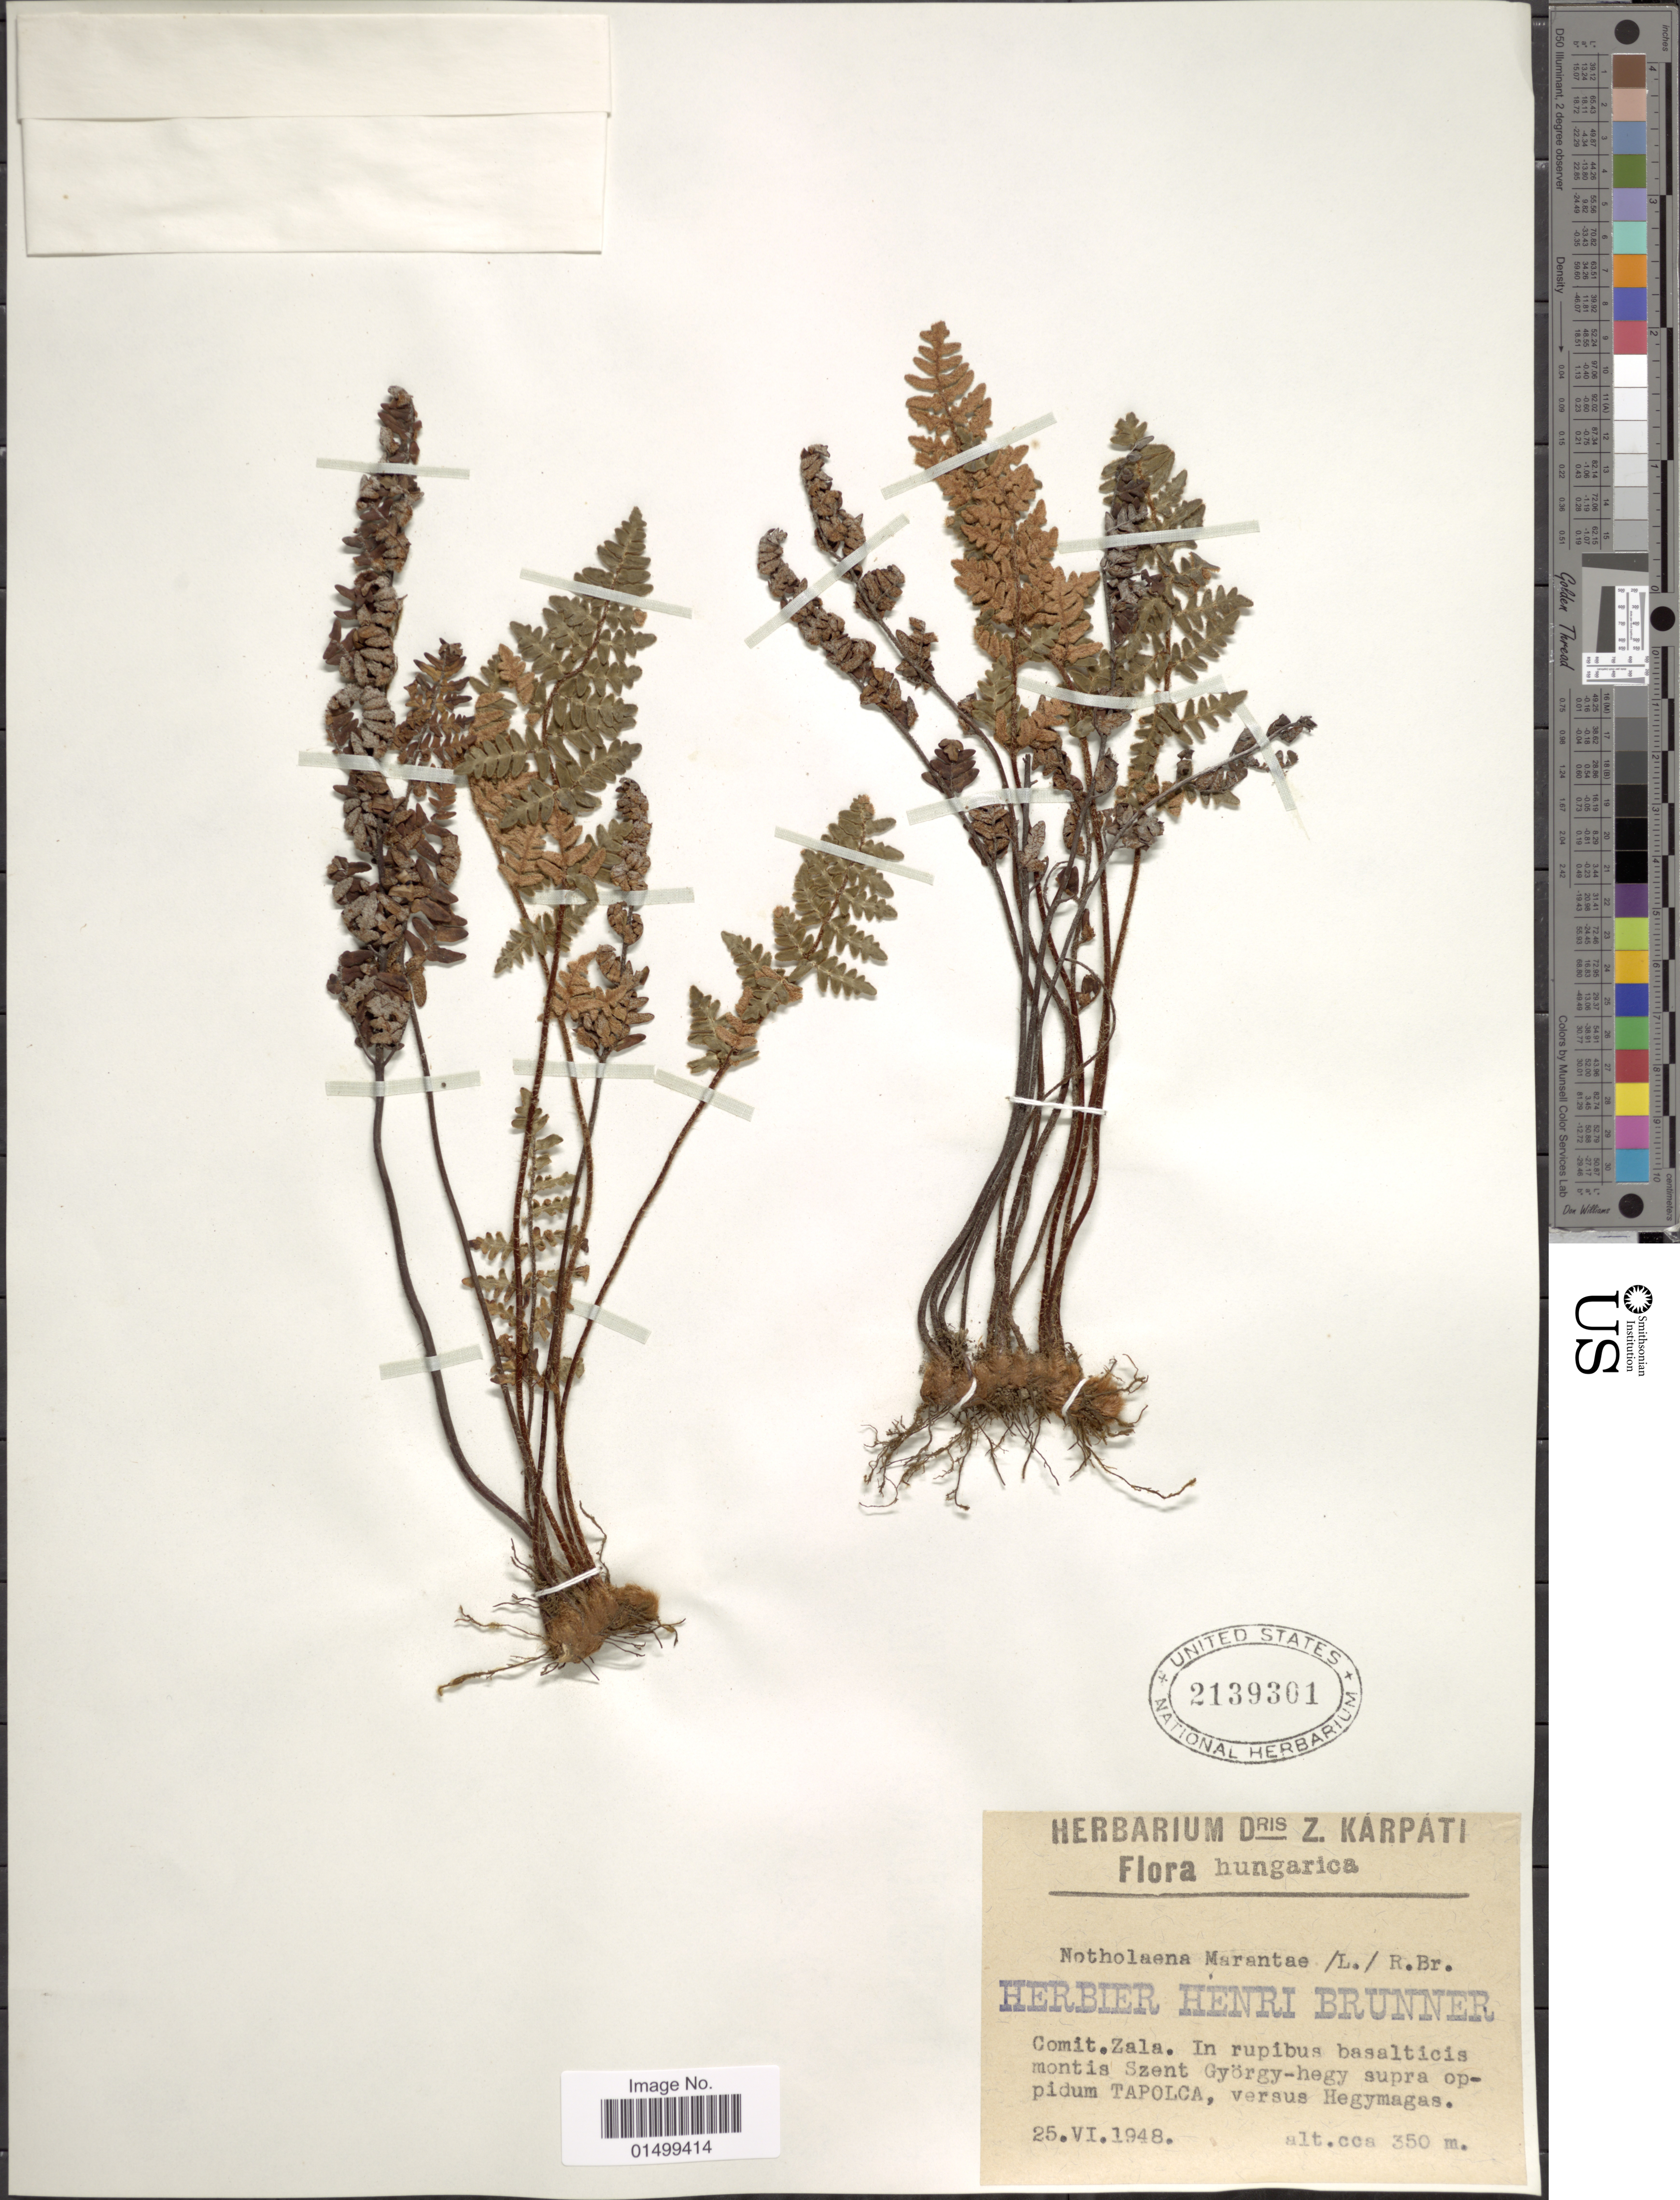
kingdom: Plantae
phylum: Tracheophyta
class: Polypodiopsida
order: Polypodiales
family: Pteridaceae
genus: Cheilanthes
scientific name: Cheilanthes marantae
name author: Domin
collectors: ex herb. Henri Brunner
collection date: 1948-06-25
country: Hungary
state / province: Zala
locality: In rupibus basalticis montis Szent Gyorgy-hegy supra oppidum Tapolco, versus Hegymagas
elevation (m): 350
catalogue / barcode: US 2139301